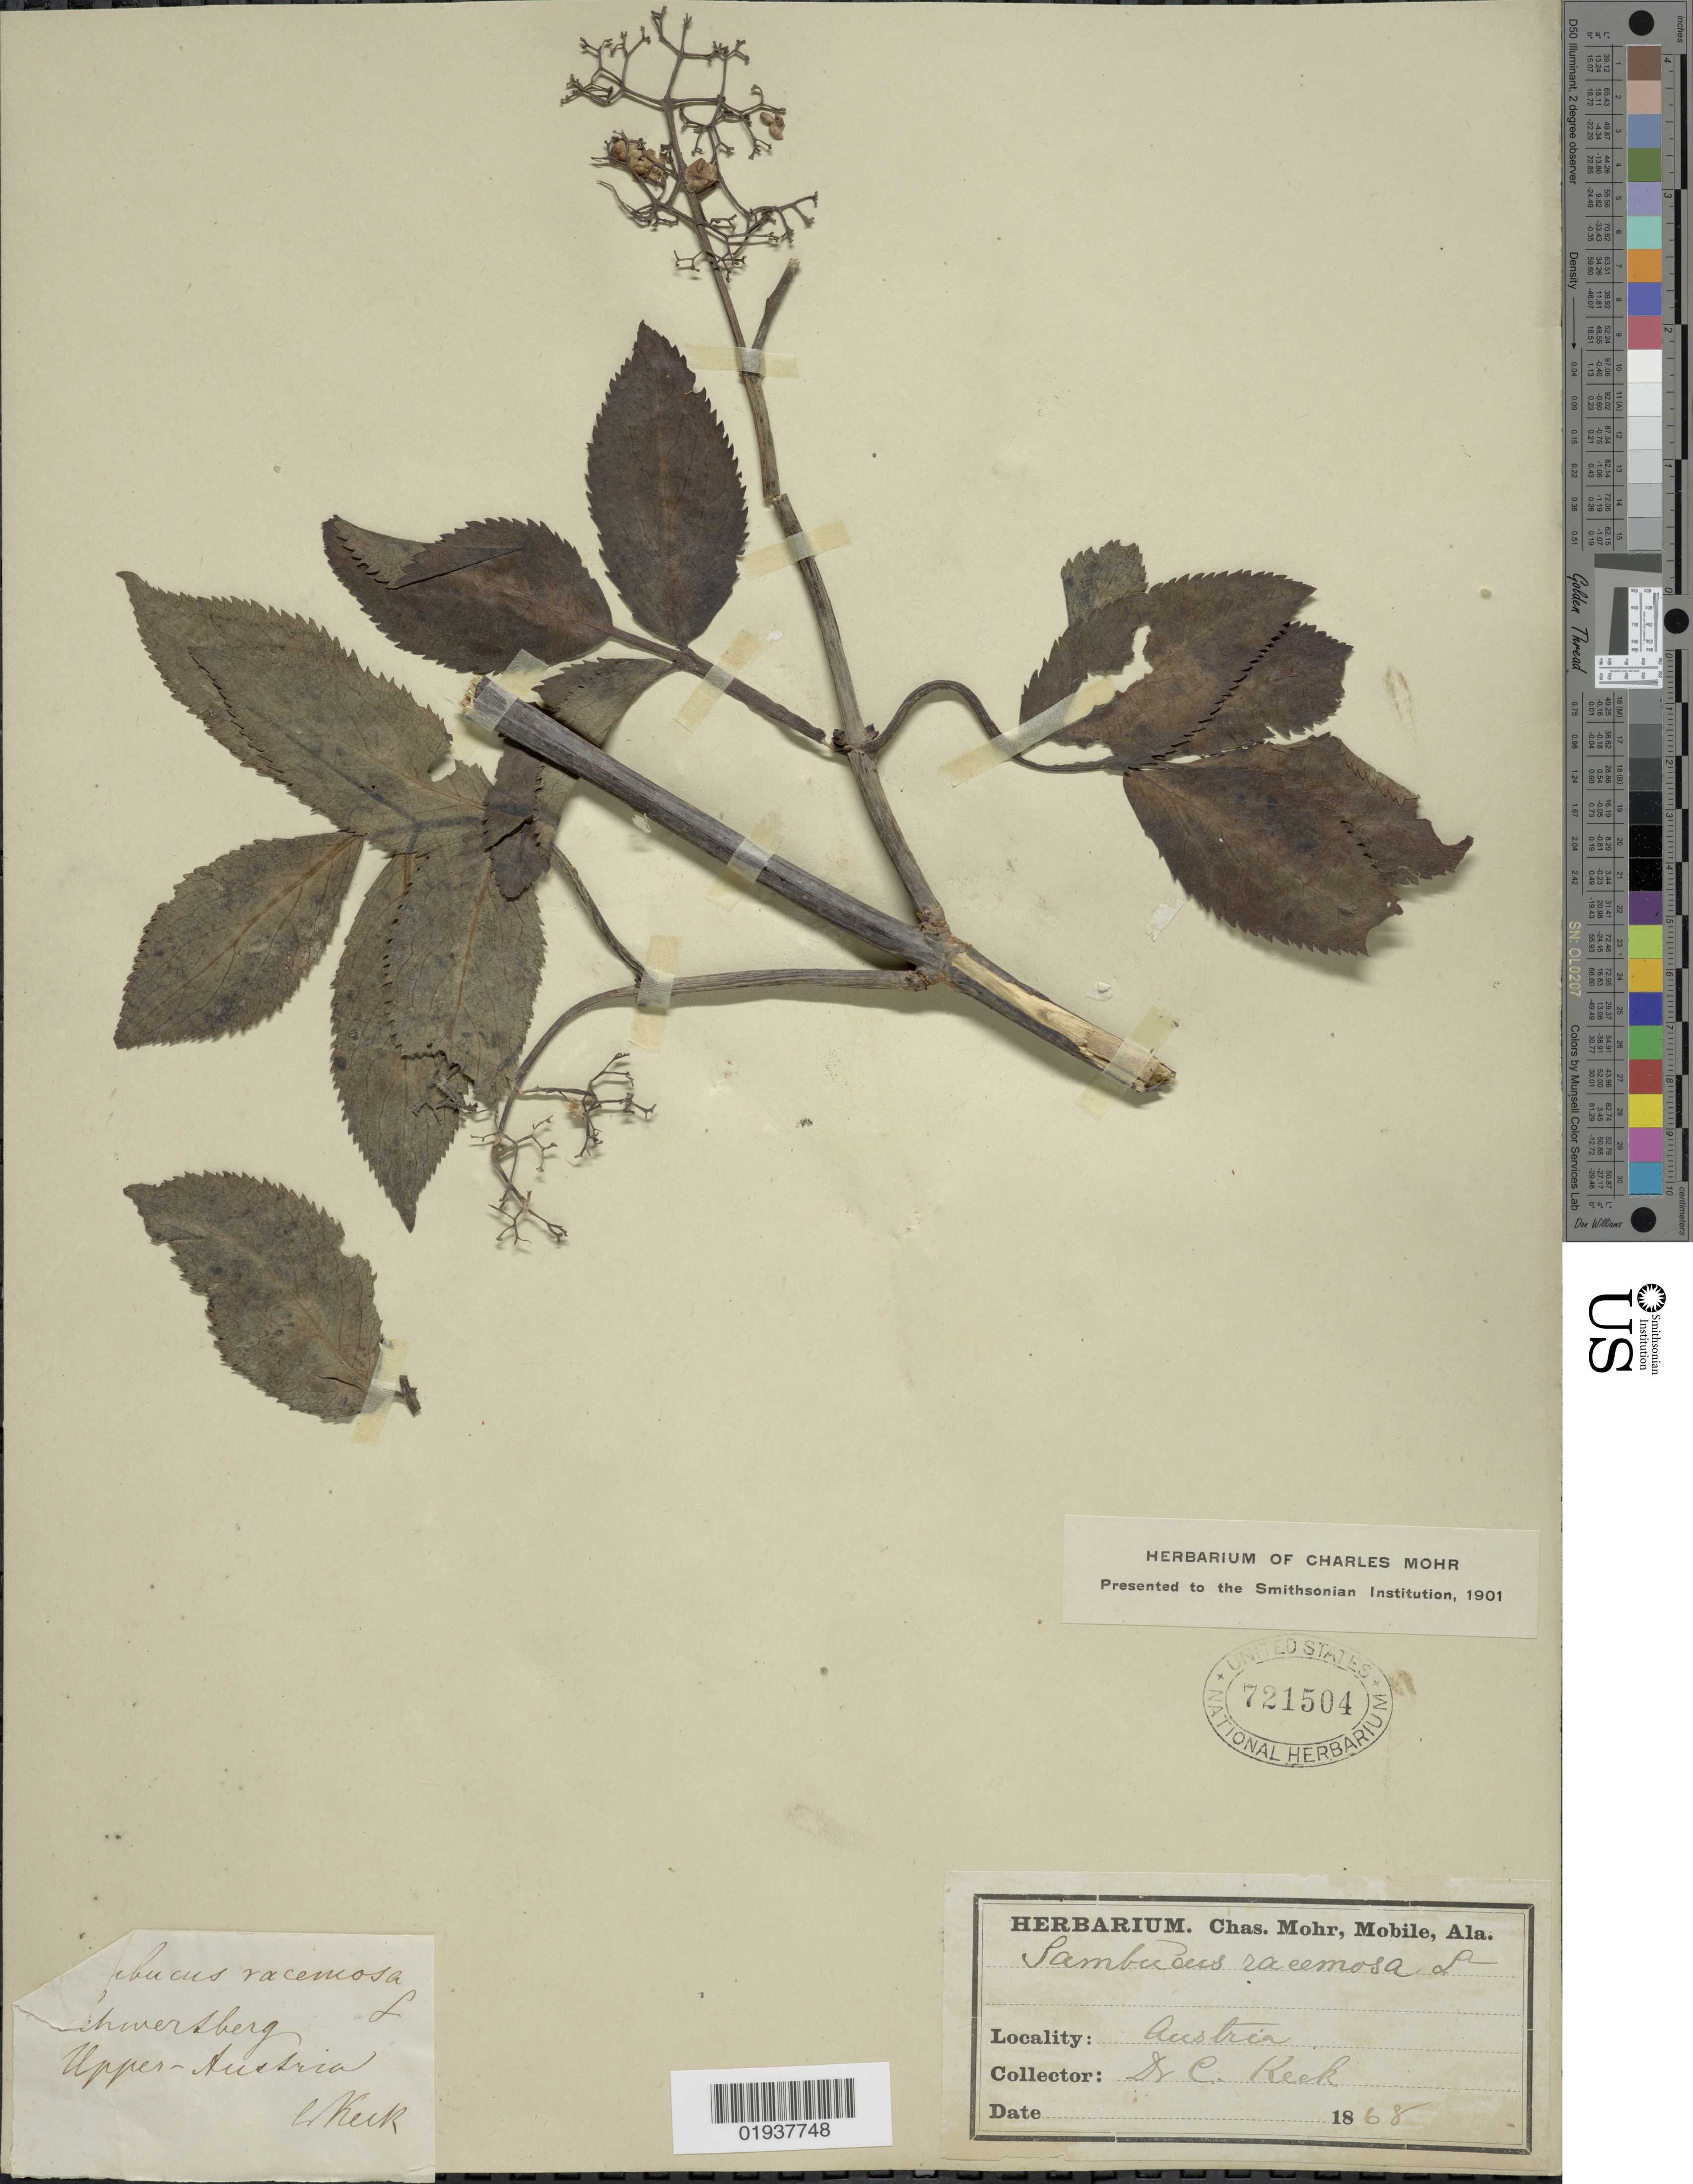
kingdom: Plantae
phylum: Tracheophyta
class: Magnoliopsida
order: Dipsacales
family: Viburnaceae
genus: Sambucus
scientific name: Sambucus racemosa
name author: L.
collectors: C. Keck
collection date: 1868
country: Austria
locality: Upper-Austria. Schwertberg.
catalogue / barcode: US 721504